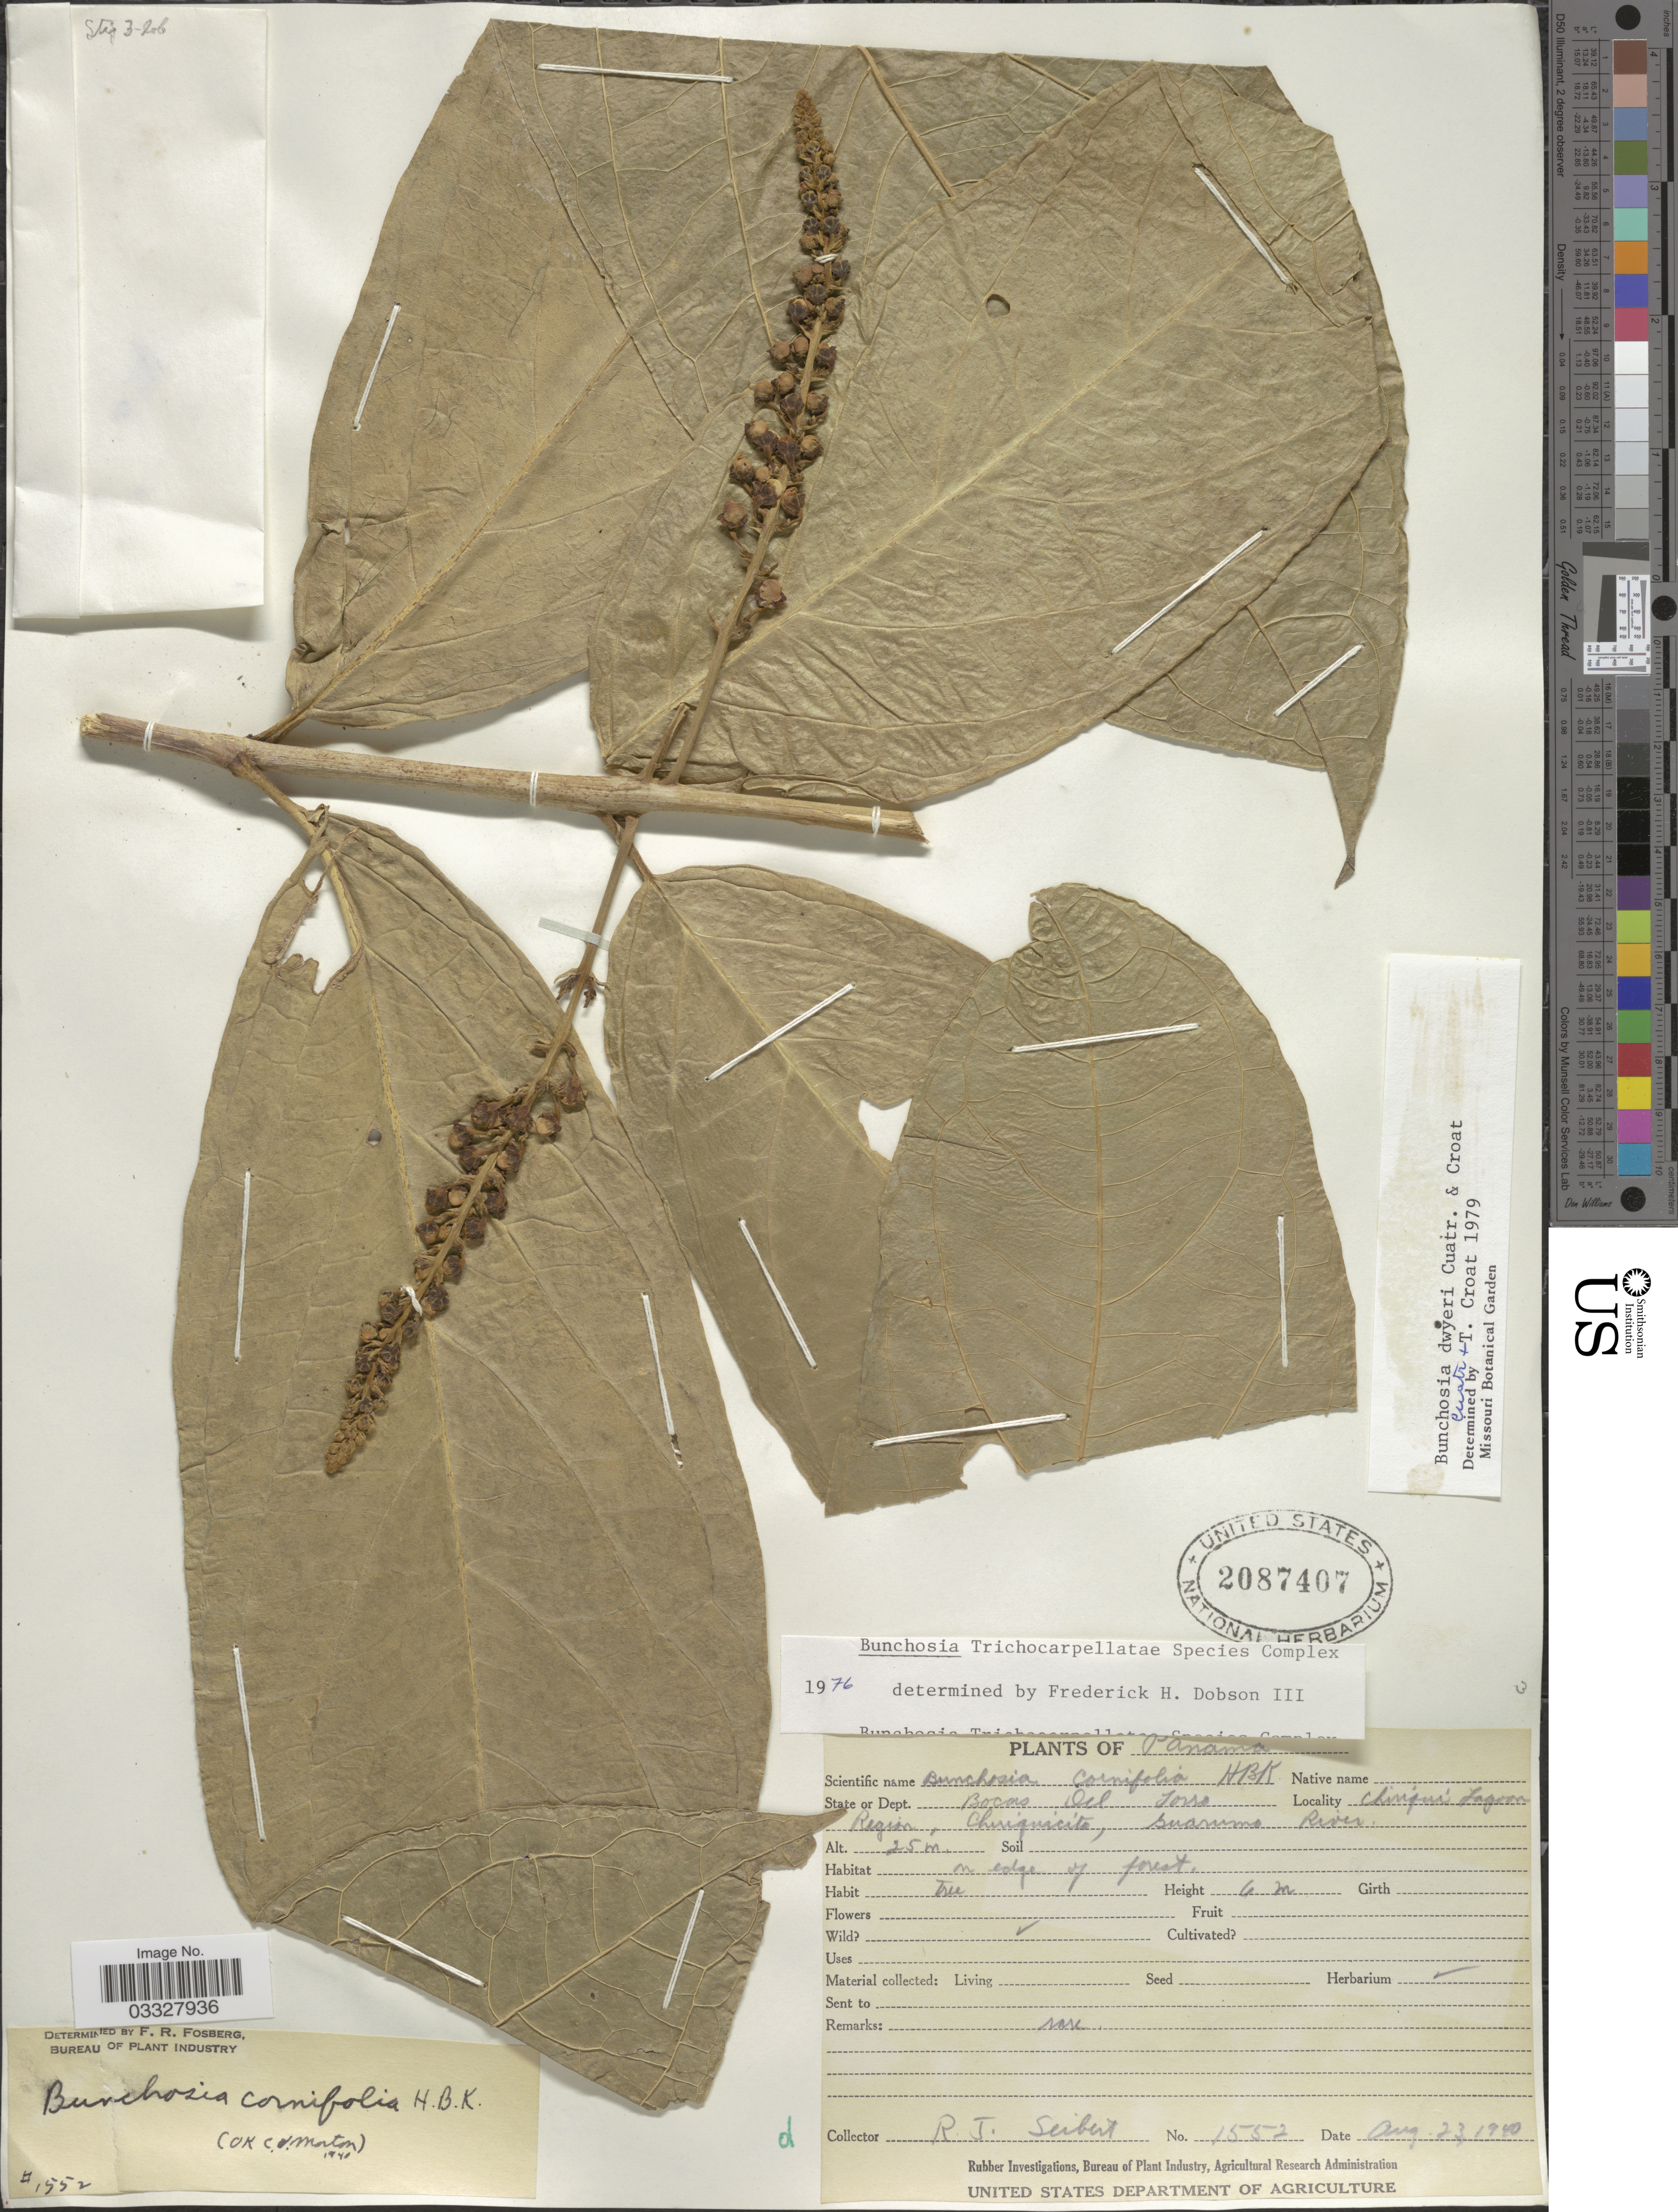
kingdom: Plantae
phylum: Tracheophyta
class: Magnoliopsida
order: Malpighiales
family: Malpighiaceae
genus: Bunchosia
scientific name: Bunchosia dwyeri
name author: Cuatrec. & Croat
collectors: R. J. Seibert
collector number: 1552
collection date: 1940-08-23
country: Panama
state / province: Bocas del Toro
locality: State or Dept. Bocas del Torro. Chiriqui Lagoon Region, Chiriquicito.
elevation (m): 25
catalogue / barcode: US 2087407